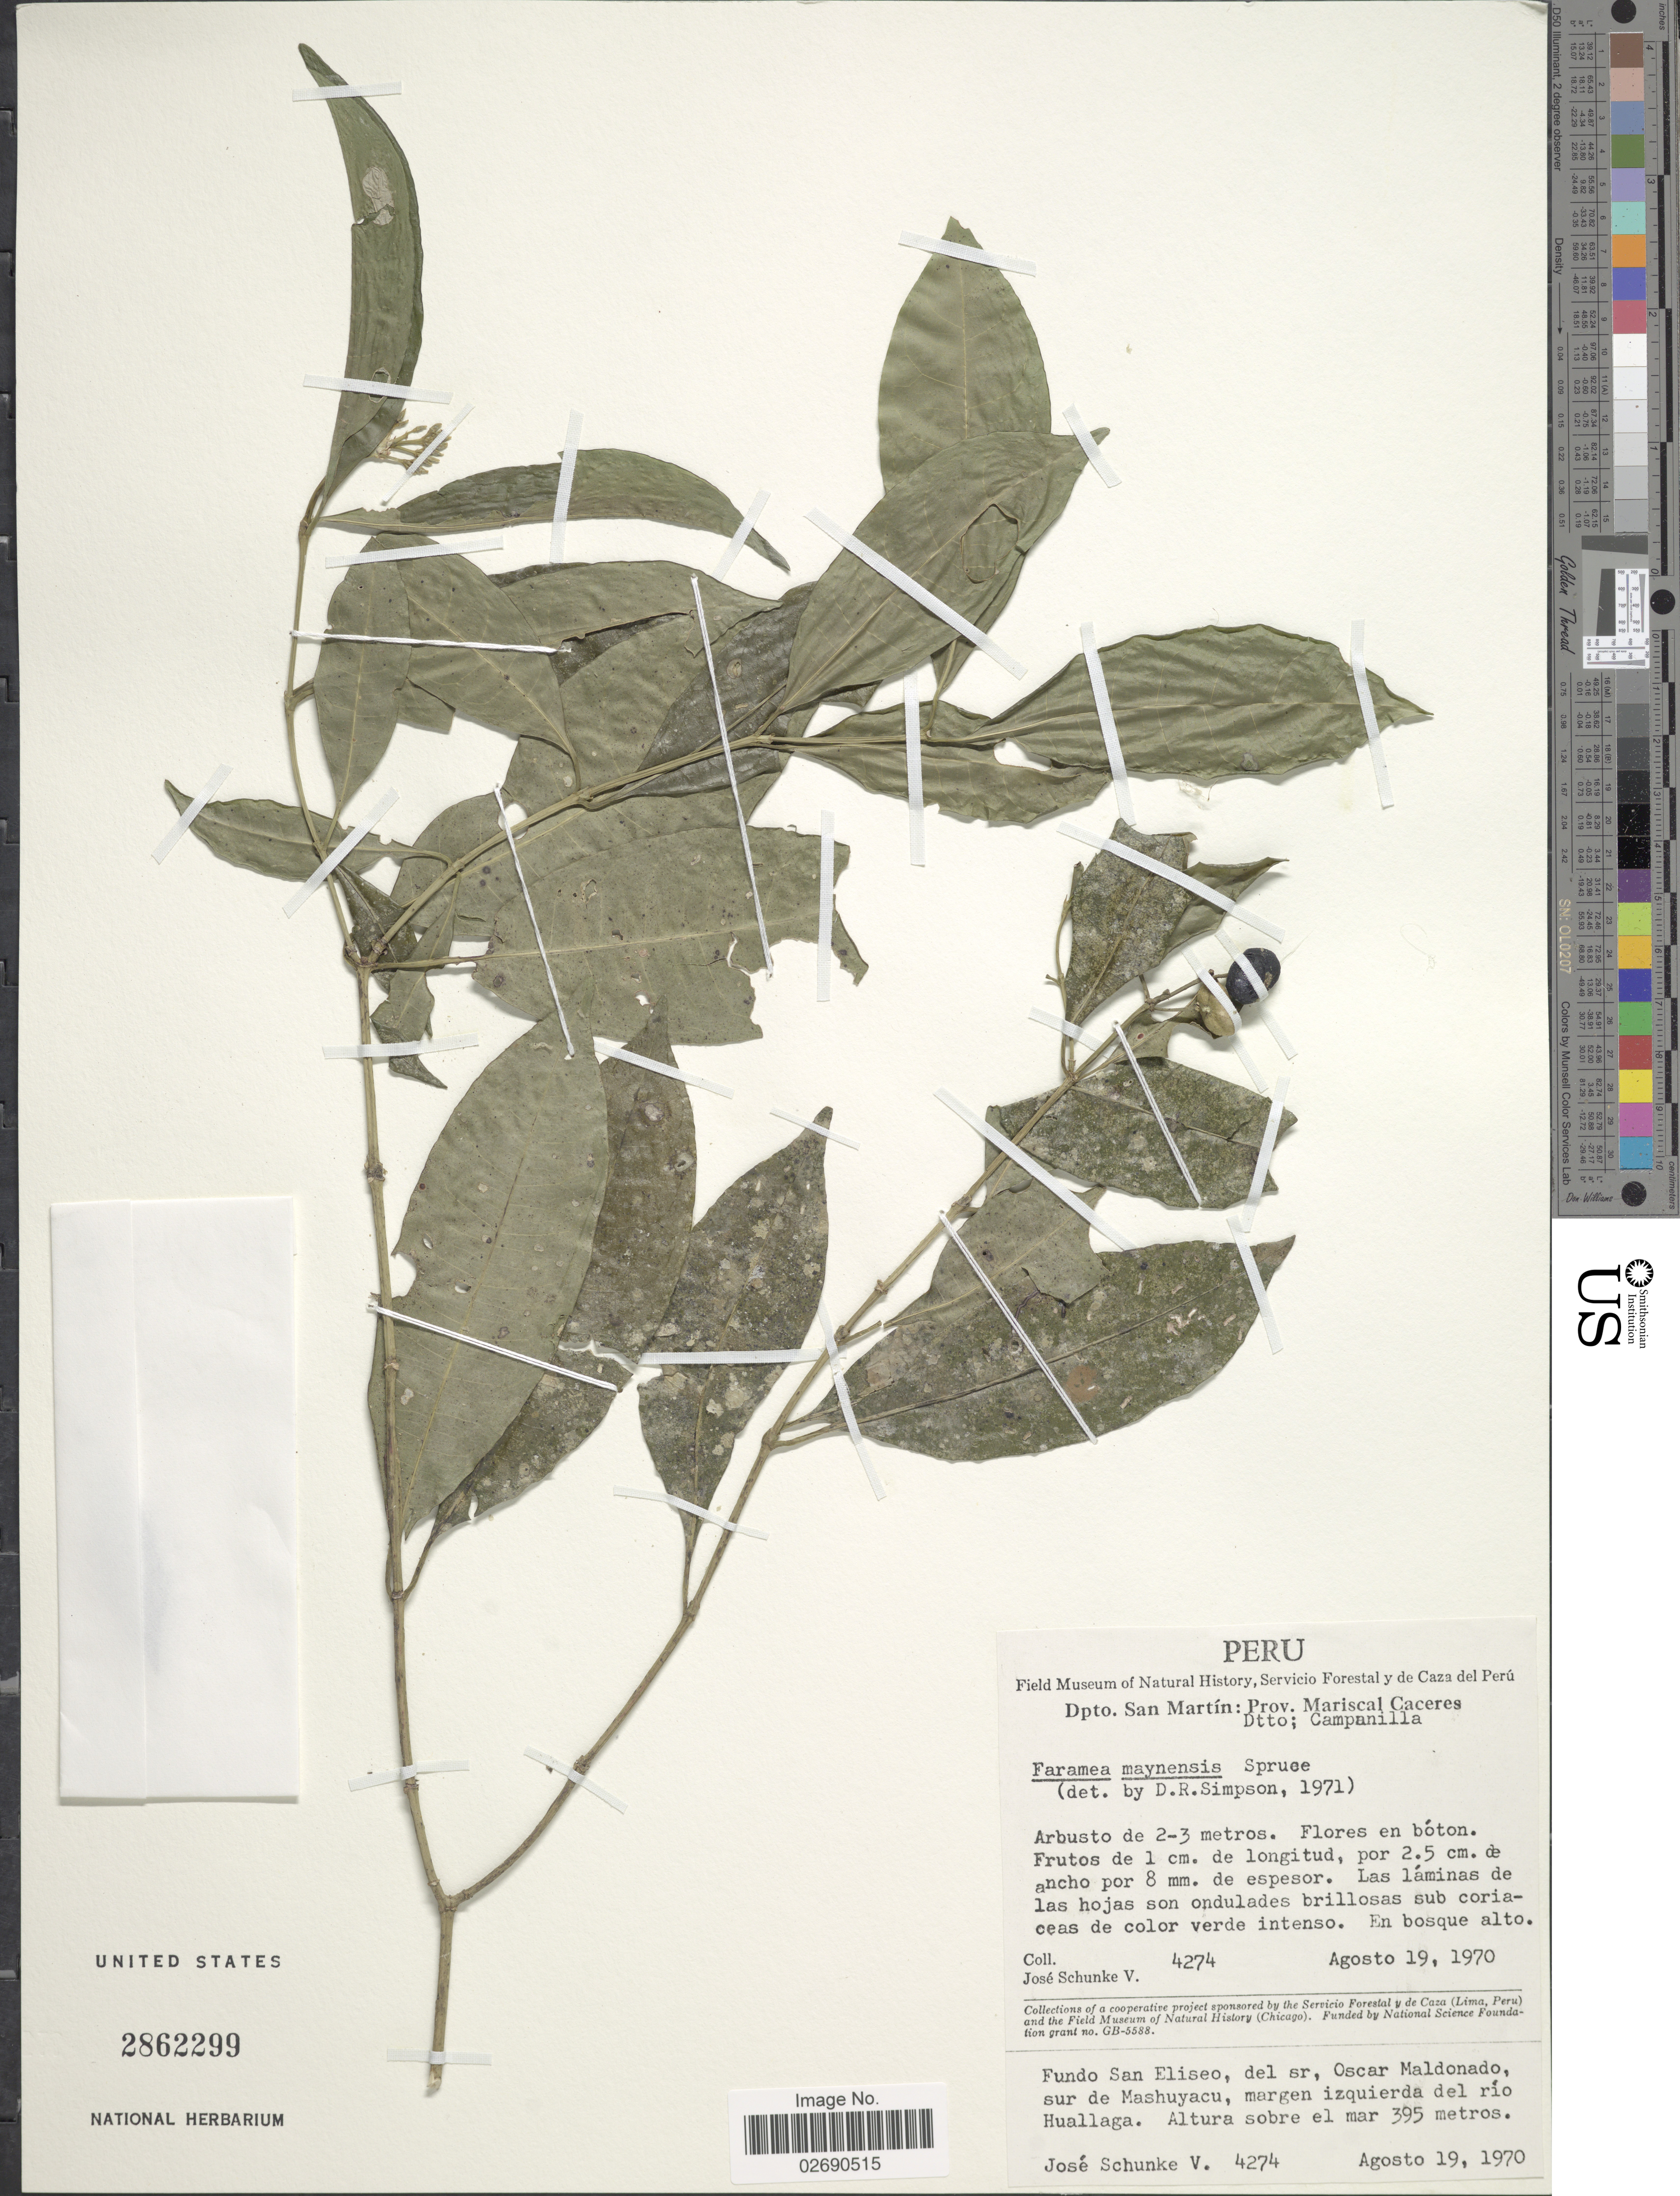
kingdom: Plantae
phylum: Tracheophyta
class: Magnoliopsida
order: Gentianales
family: Rubiaceae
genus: Faramea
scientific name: Faramea maynensis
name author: Spruce ex Rusby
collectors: J. Schunke Vigo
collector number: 4274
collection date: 1970-08-19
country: Peru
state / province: San Martín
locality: Prov. Mariscal Caceres, Dtto; Campanilla, Fundo San Eliseo, del sr, Oscar Maldonado, sur de Mashiyacu, margen izquierda del rio Huallaga.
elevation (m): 395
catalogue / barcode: US 2862299